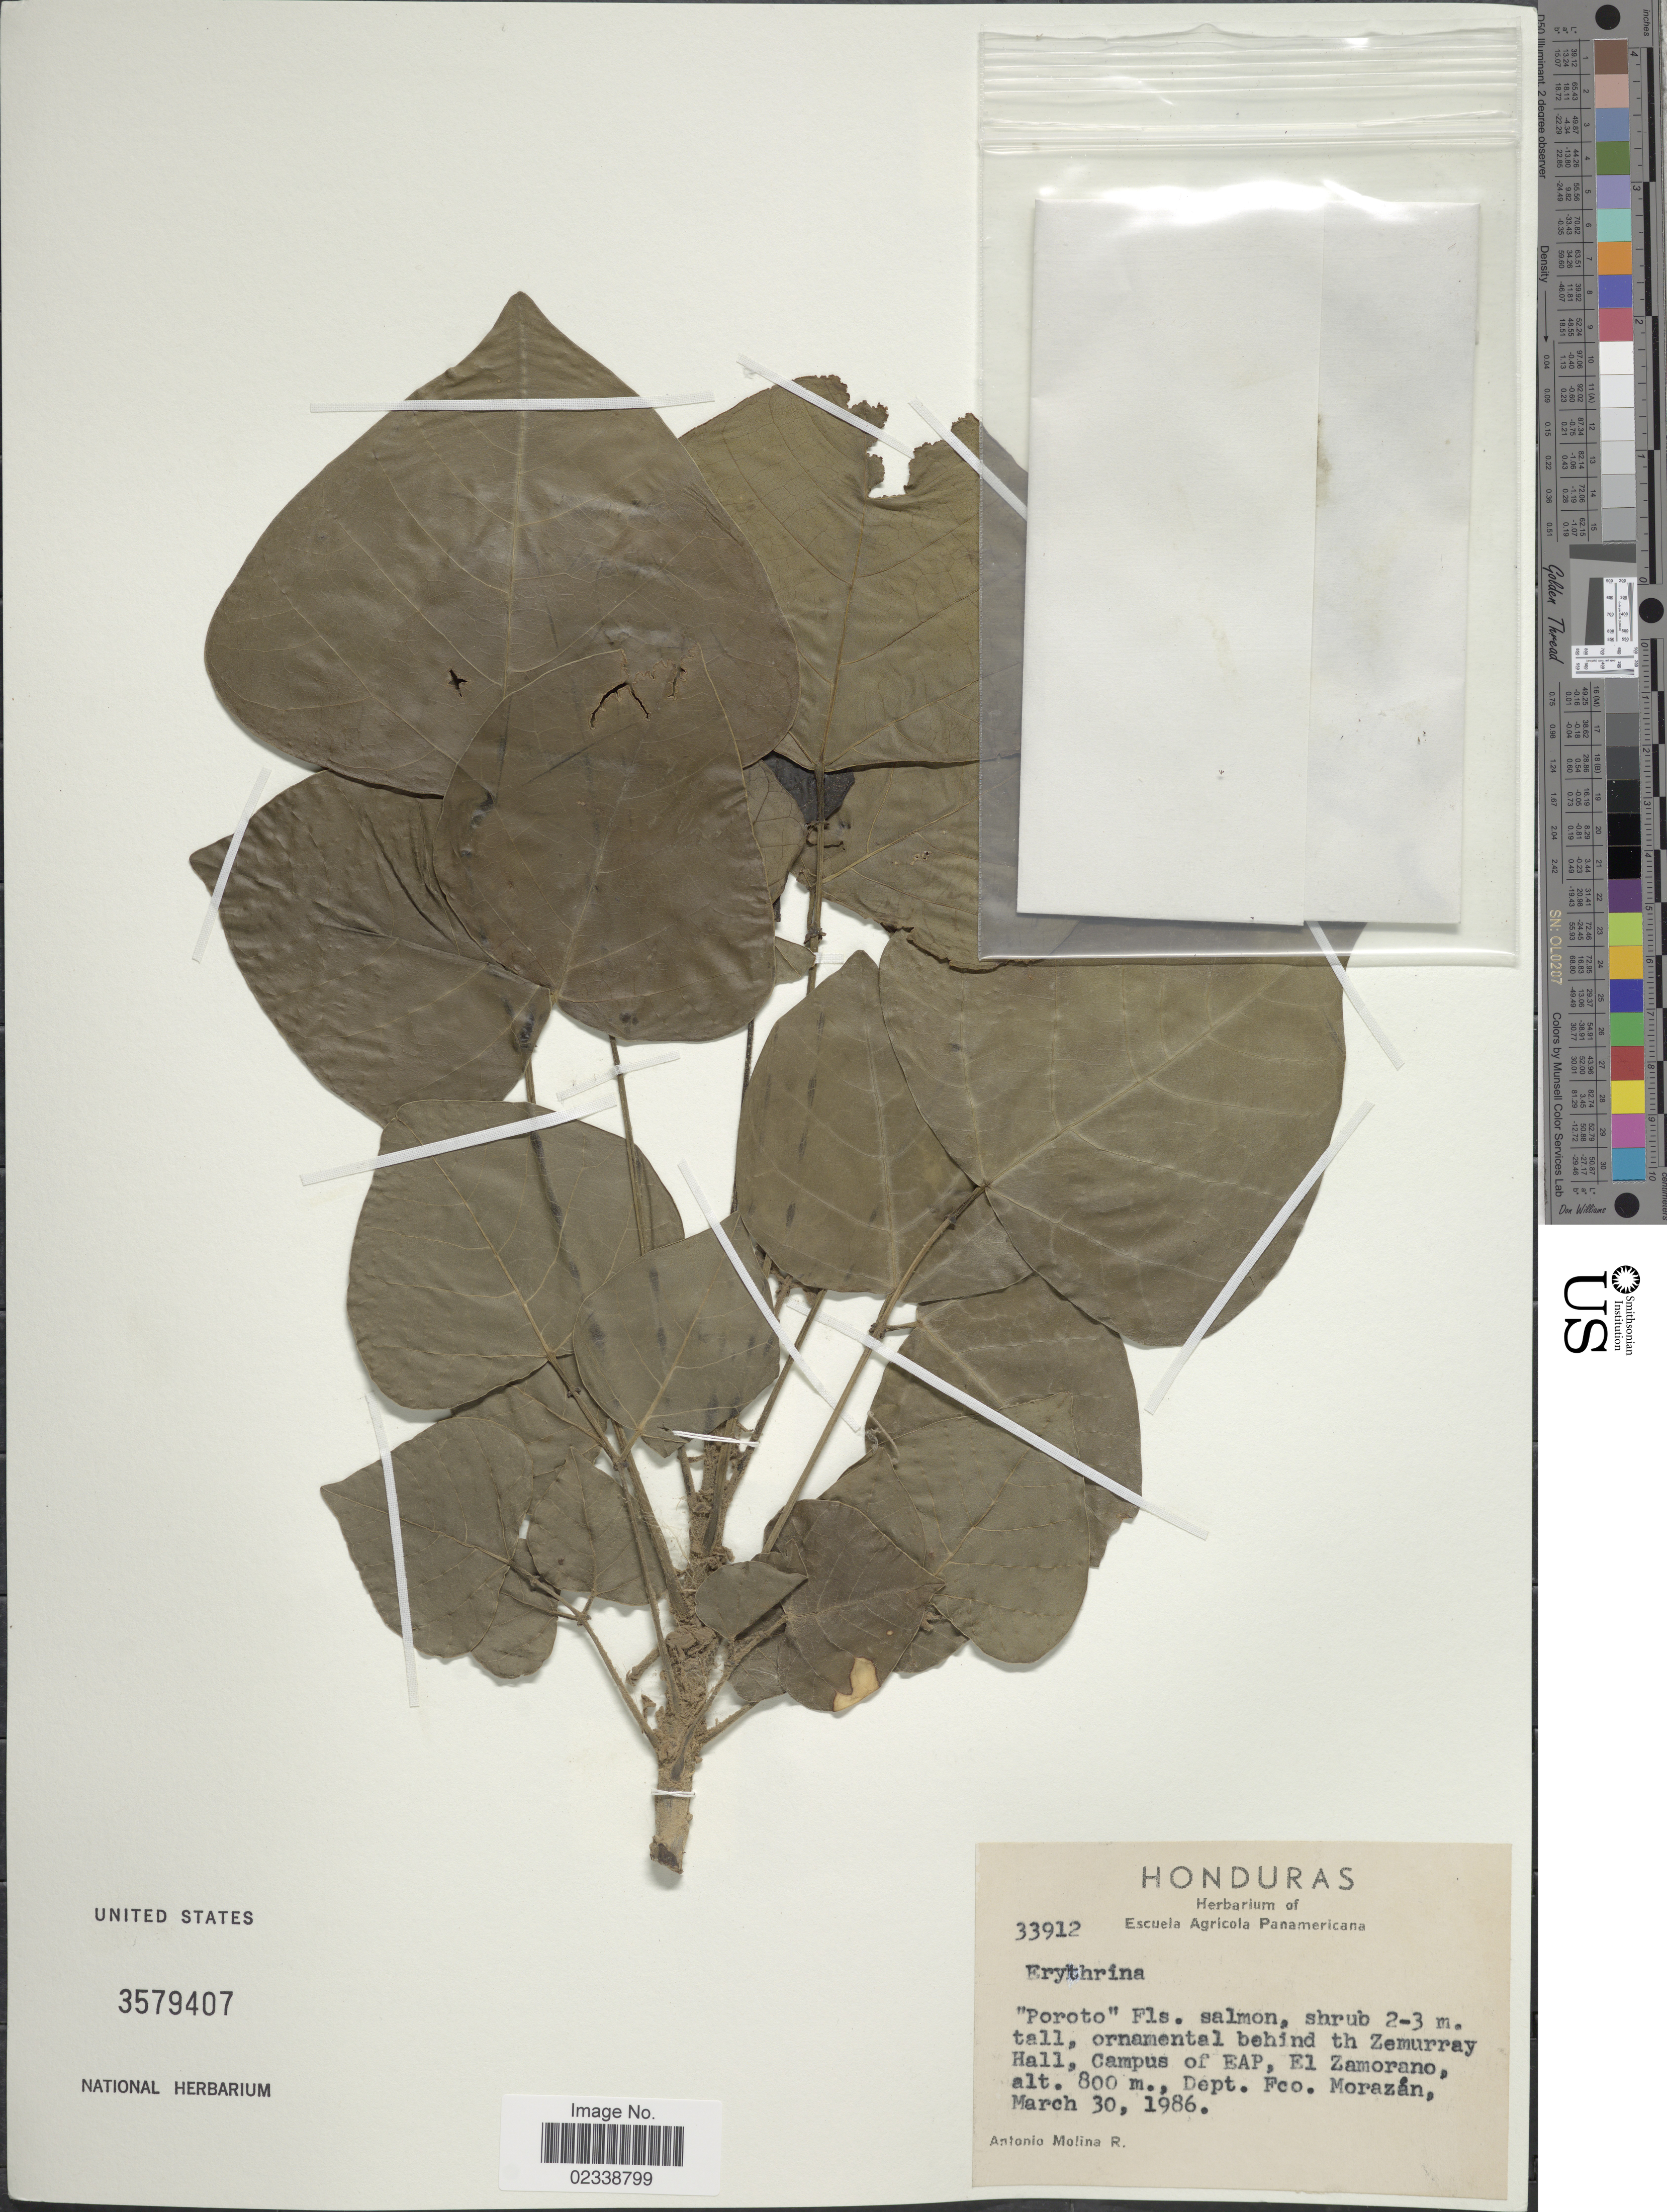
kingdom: Plantae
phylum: Tracheophyta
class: Magnoliopsida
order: Fabales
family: Fabaceae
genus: Erythrina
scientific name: Erythrina sp.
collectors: A. Molina R.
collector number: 33912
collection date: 1986-03-30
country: Honduras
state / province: Fco. Morazán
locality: Campus of EAP, El Zamorano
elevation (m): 800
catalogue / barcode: US 3579407